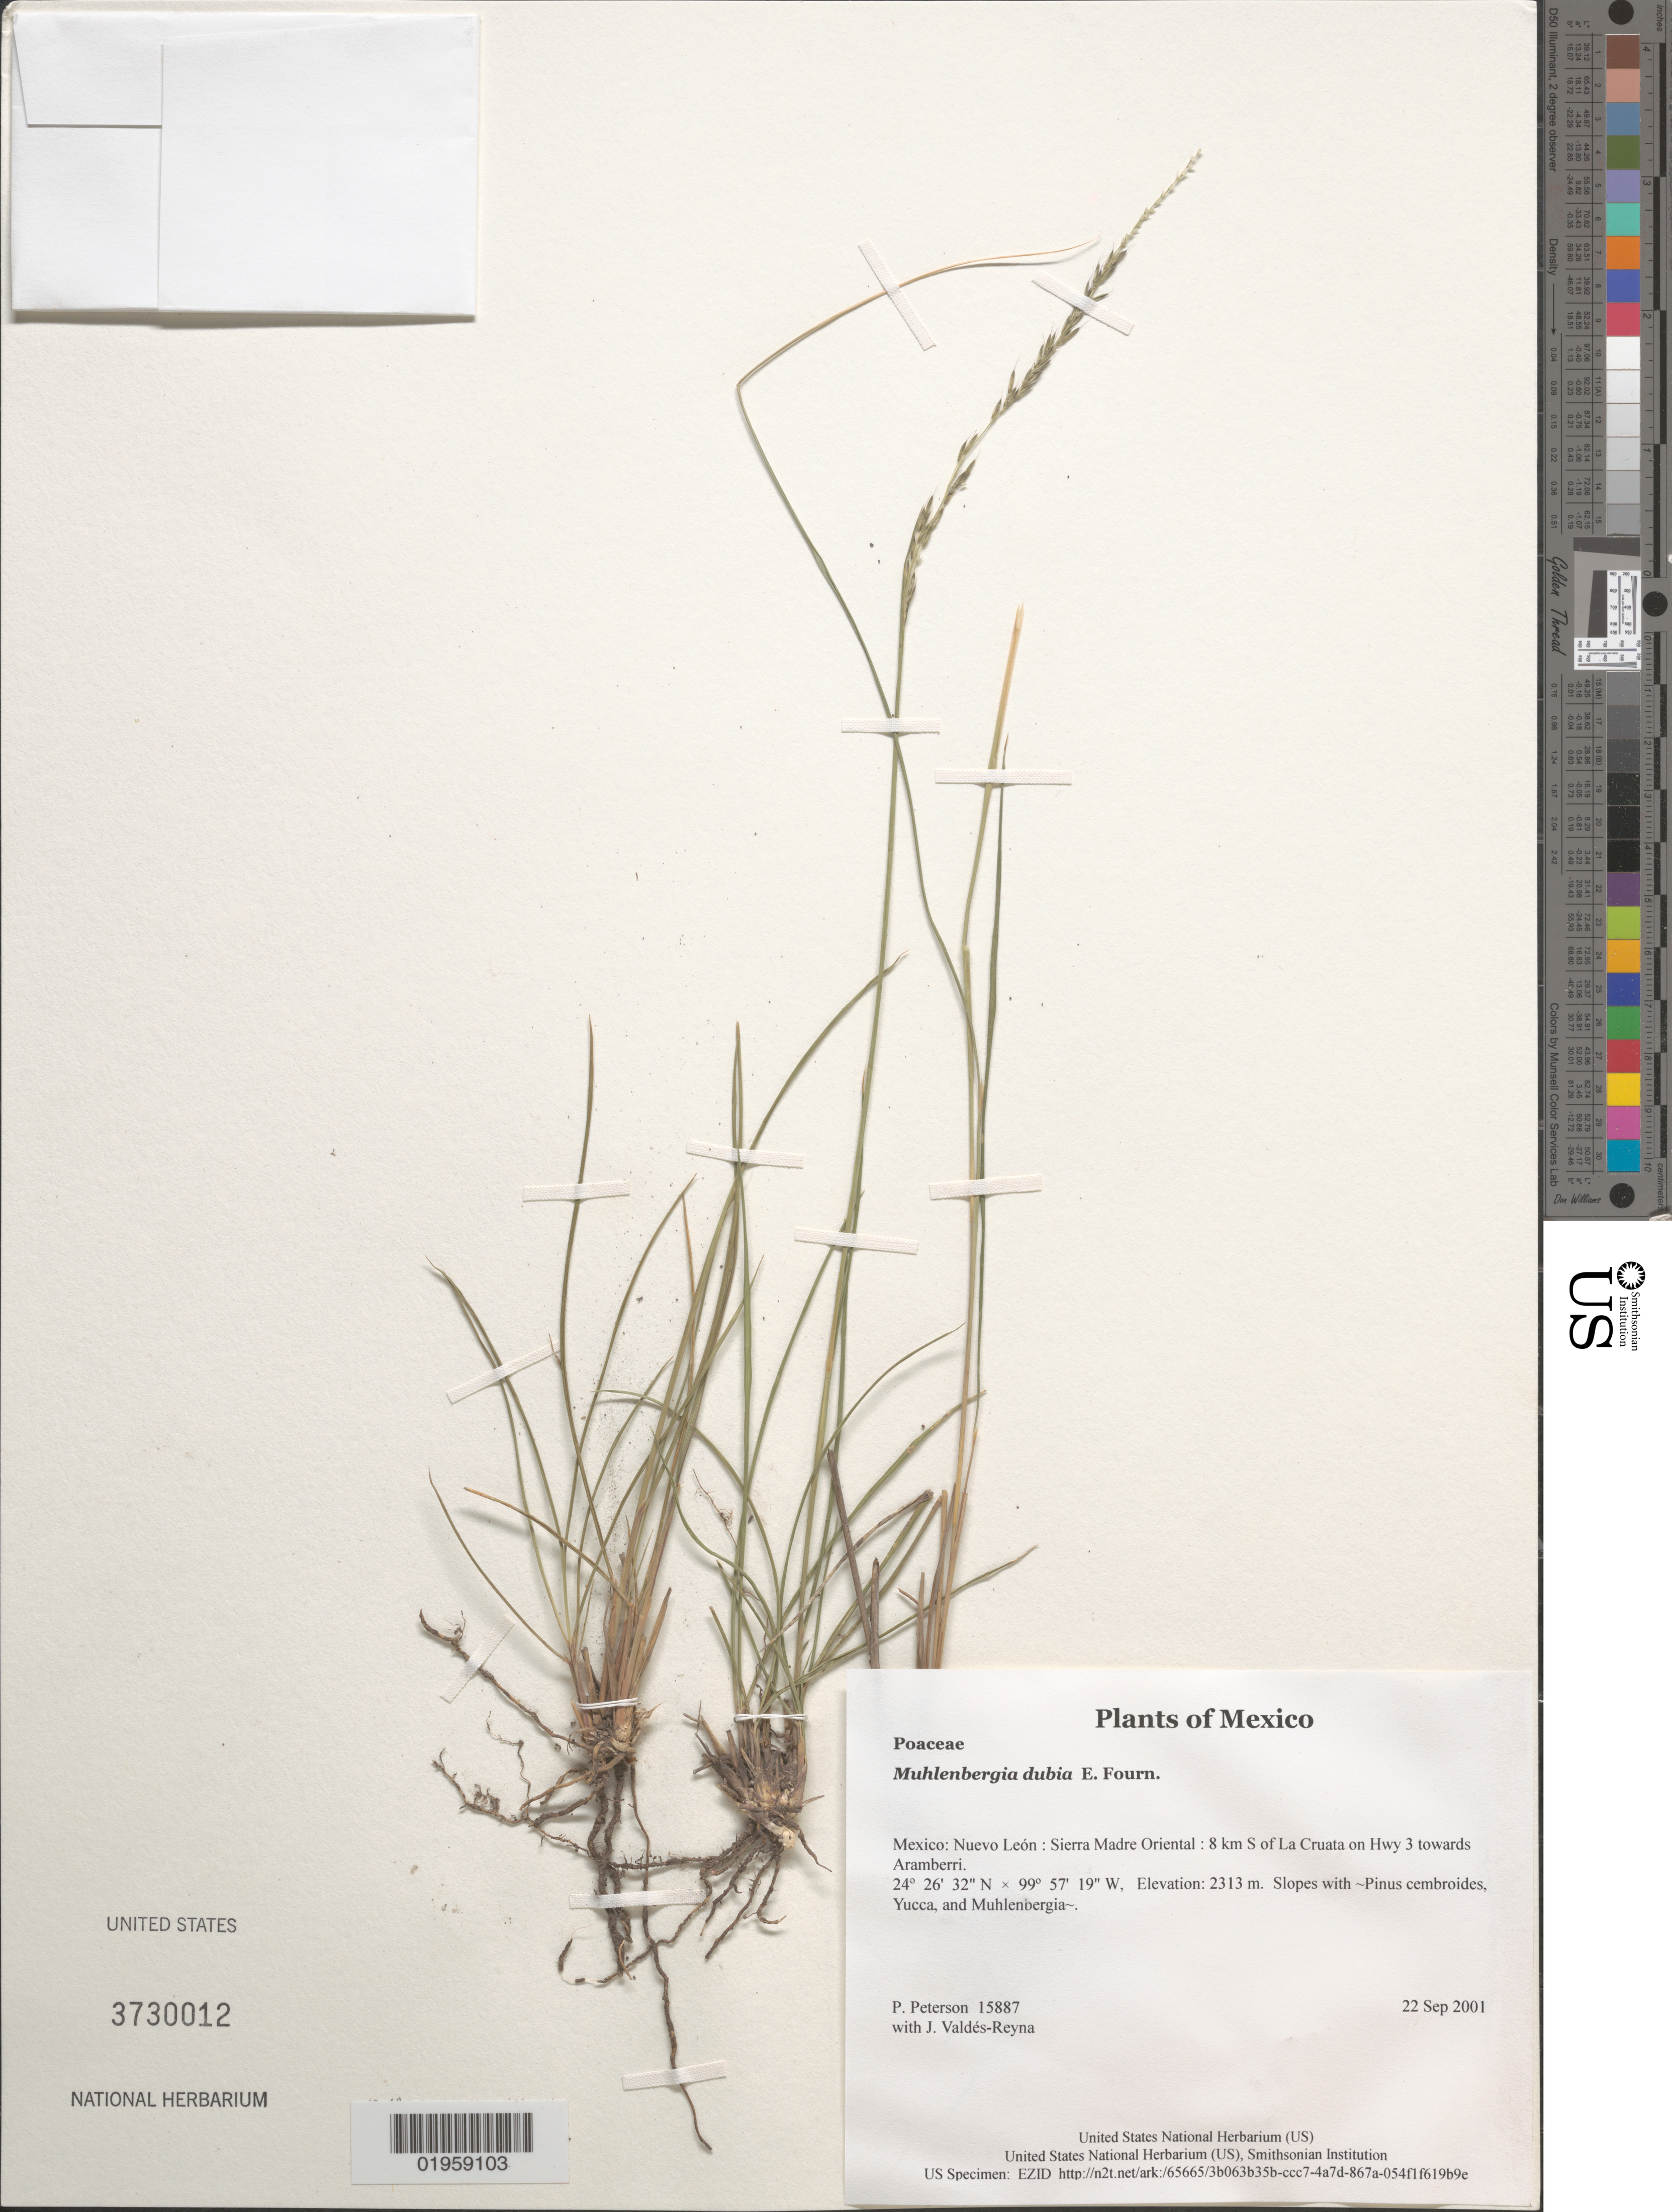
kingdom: Plantae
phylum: Tracheophyta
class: Liliopsida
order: Poales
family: Poaceae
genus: Muhlenbergia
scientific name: Muhlenbergia dubia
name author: E. Fourn.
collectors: P. M. Peterson & J. Valdés-Reyna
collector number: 15887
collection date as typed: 22 Sep 2001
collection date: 2001-09-22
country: Mexico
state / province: Nuevo León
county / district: Sierra Madre Oriental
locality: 8 km S of La Cruata on Hwy 3 towards Aramberri.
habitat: Slopes with ~Pinus cembroides, Yucca, and Muhlenbergia~.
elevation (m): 2313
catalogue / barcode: US 3730012